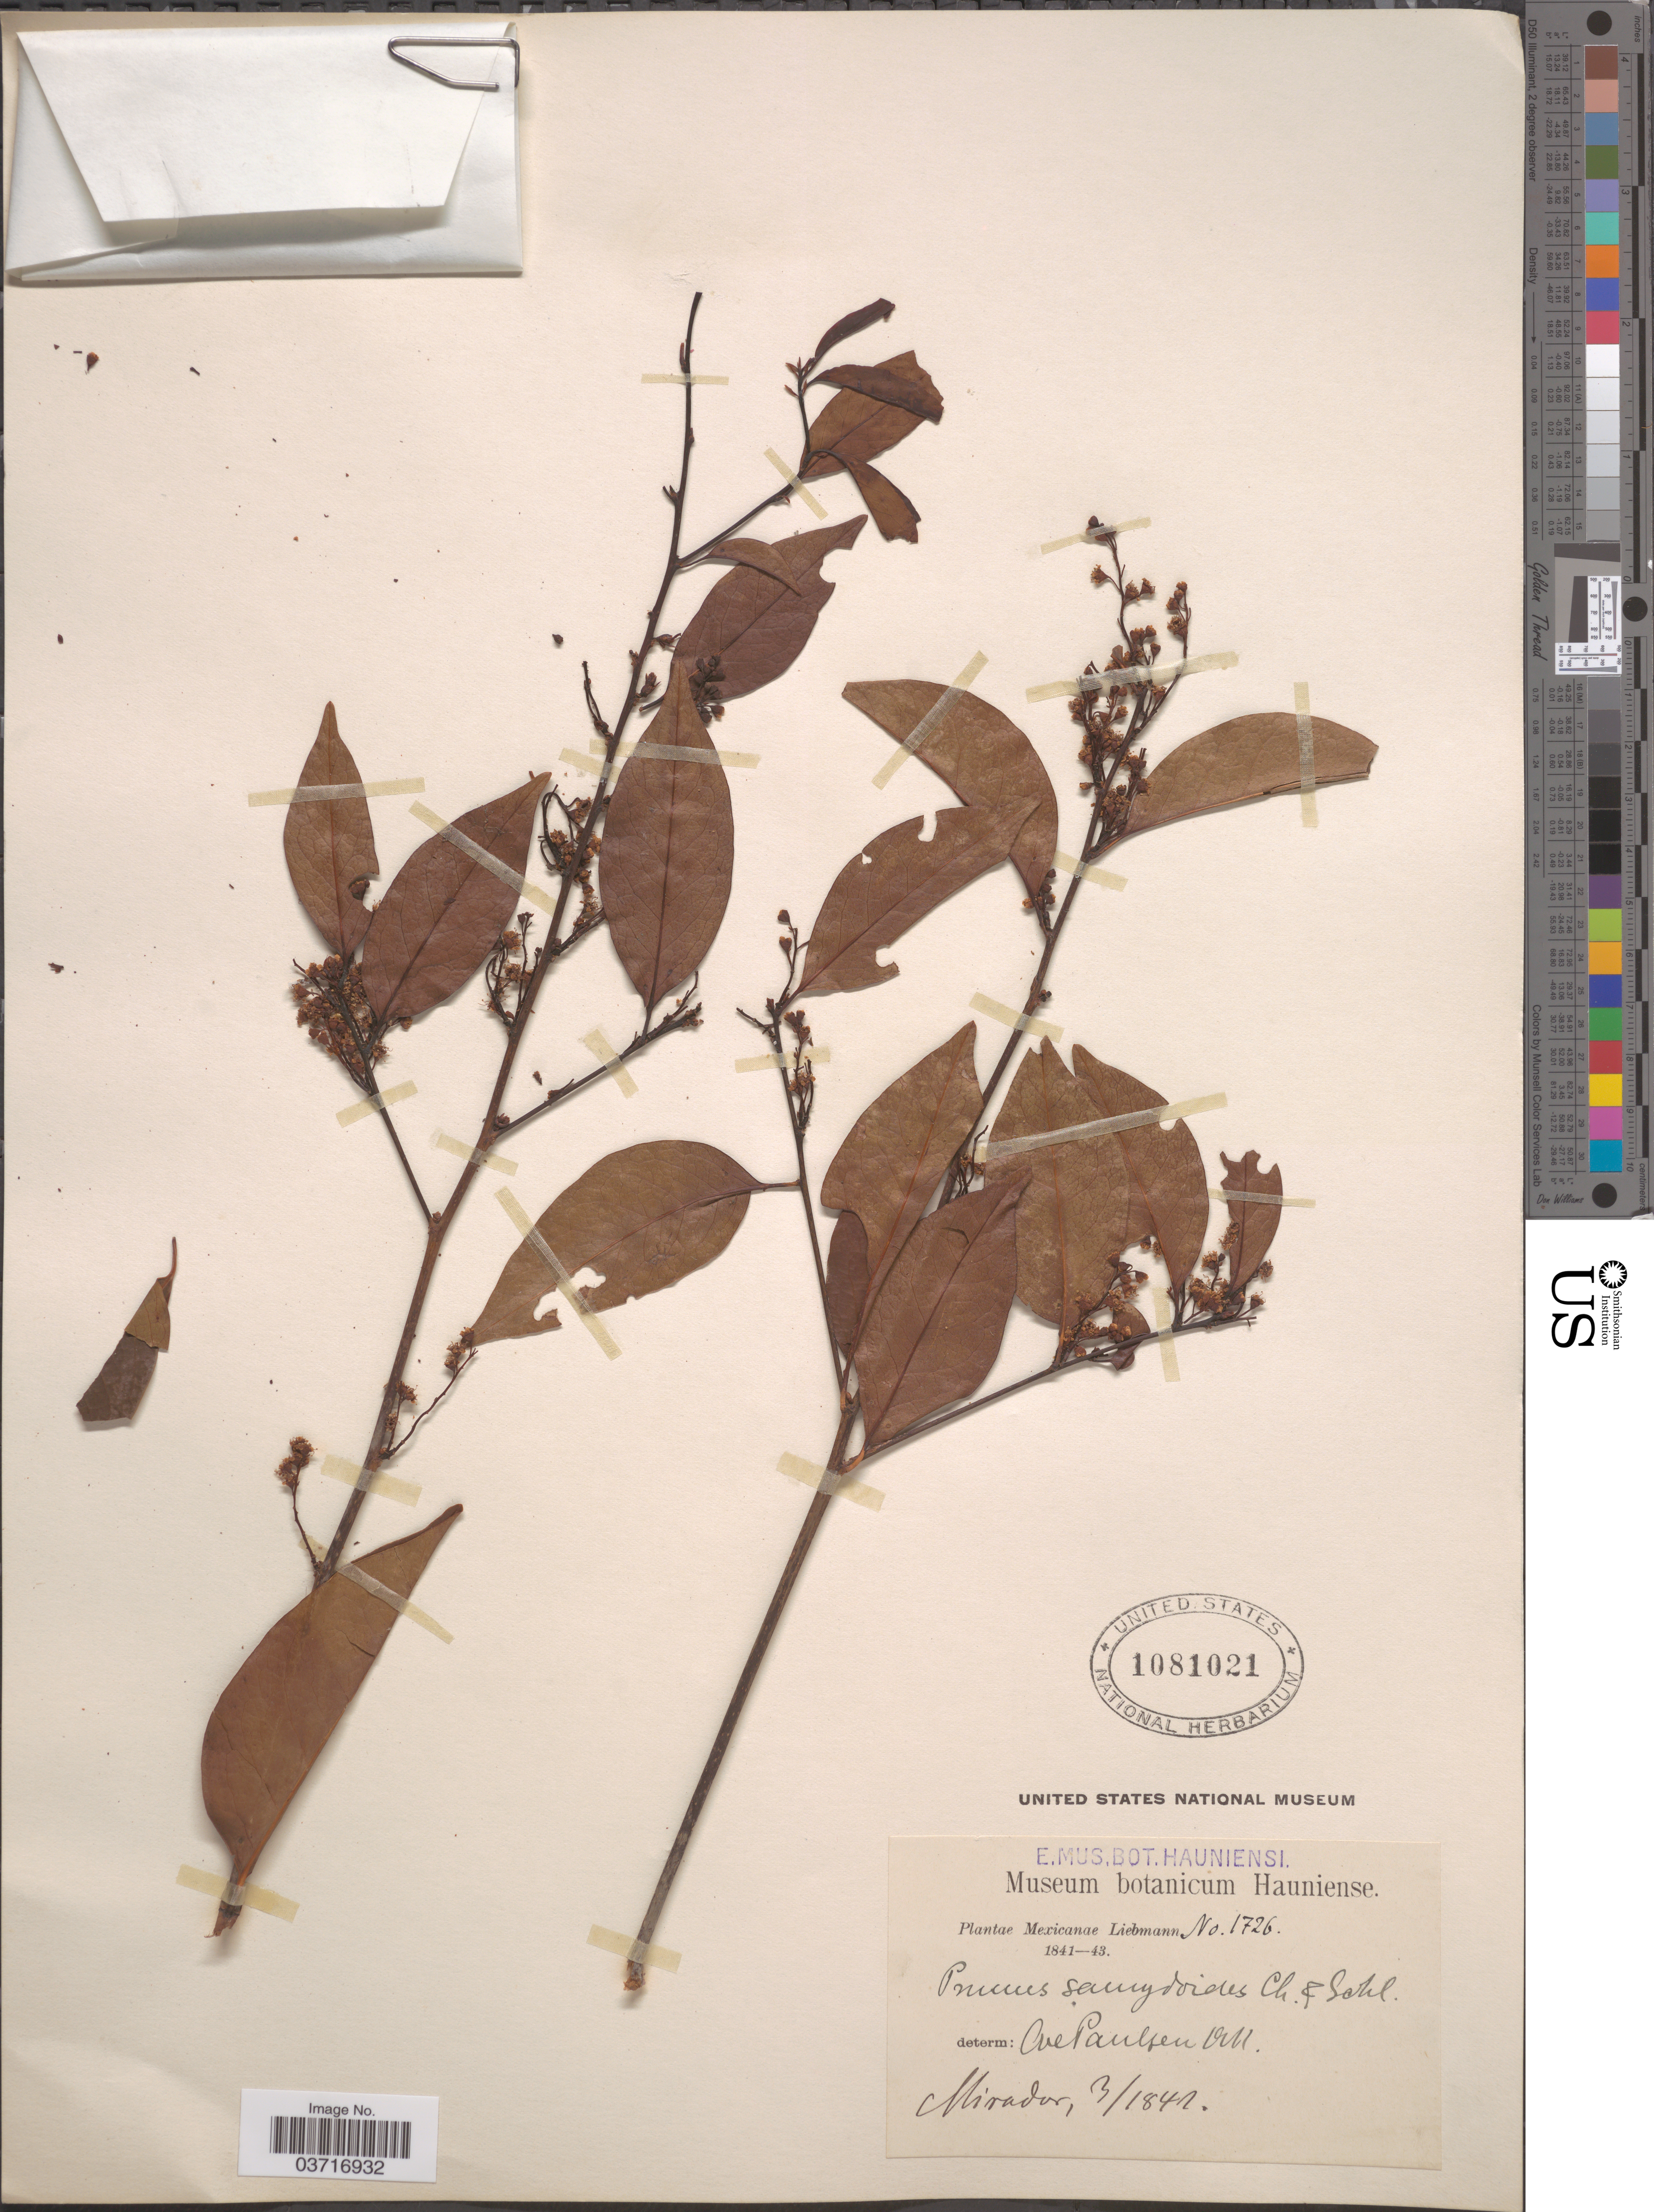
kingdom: Plantae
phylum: Tracheophyta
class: Magnoliopsida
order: Rosales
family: Rosaceae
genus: Prunus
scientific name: Prunus samydoides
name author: Schltdl.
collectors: Liebmann, --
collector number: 1726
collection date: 1841-03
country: Mexico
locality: Mirador.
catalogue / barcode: US 1081021